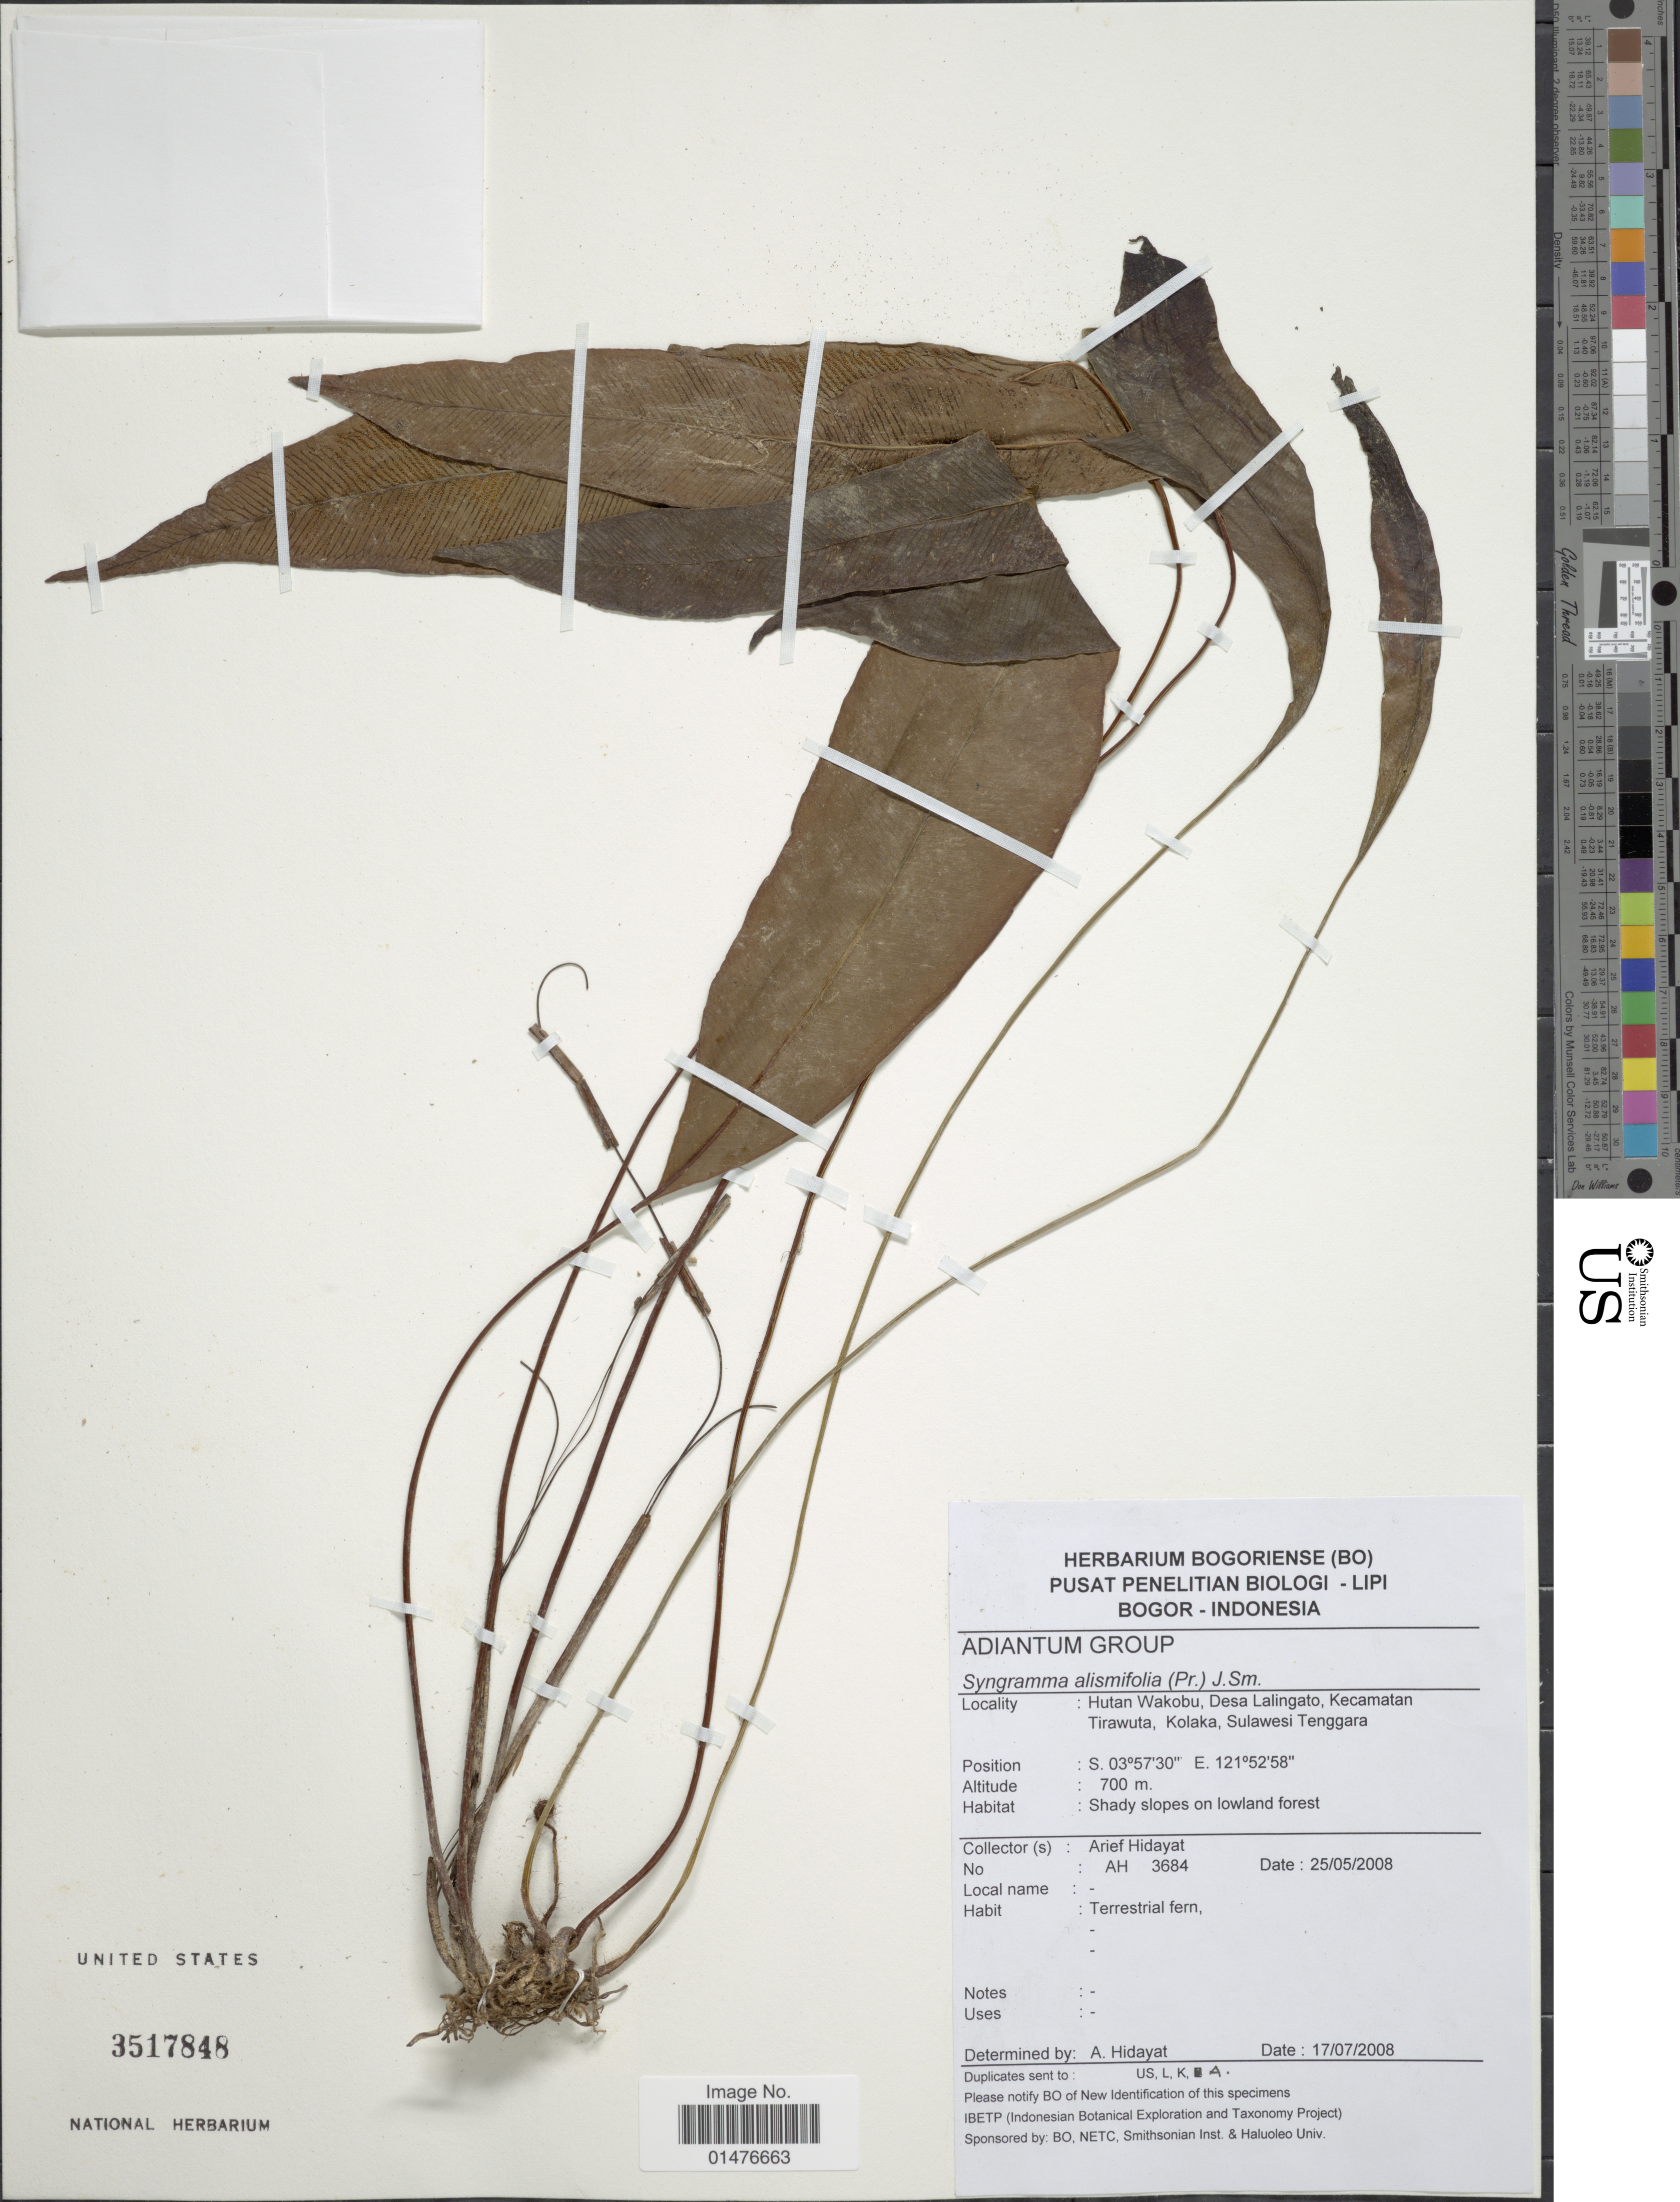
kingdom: Plantae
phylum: Tracheophyta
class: Polypodiopsida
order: Polypodiales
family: Pteridaceae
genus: Syngramma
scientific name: Syngramma alismifolia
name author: (C. Presl) J. Sm.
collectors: A. Hidayat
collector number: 3684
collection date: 2008-05-25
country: Indonesia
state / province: Sulawesi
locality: Hutan Wakobu, Desa Lalingato, Kecamatan Tirawatu, Kolaka, Sulawesi Tenggara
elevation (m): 700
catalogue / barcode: US 3517848